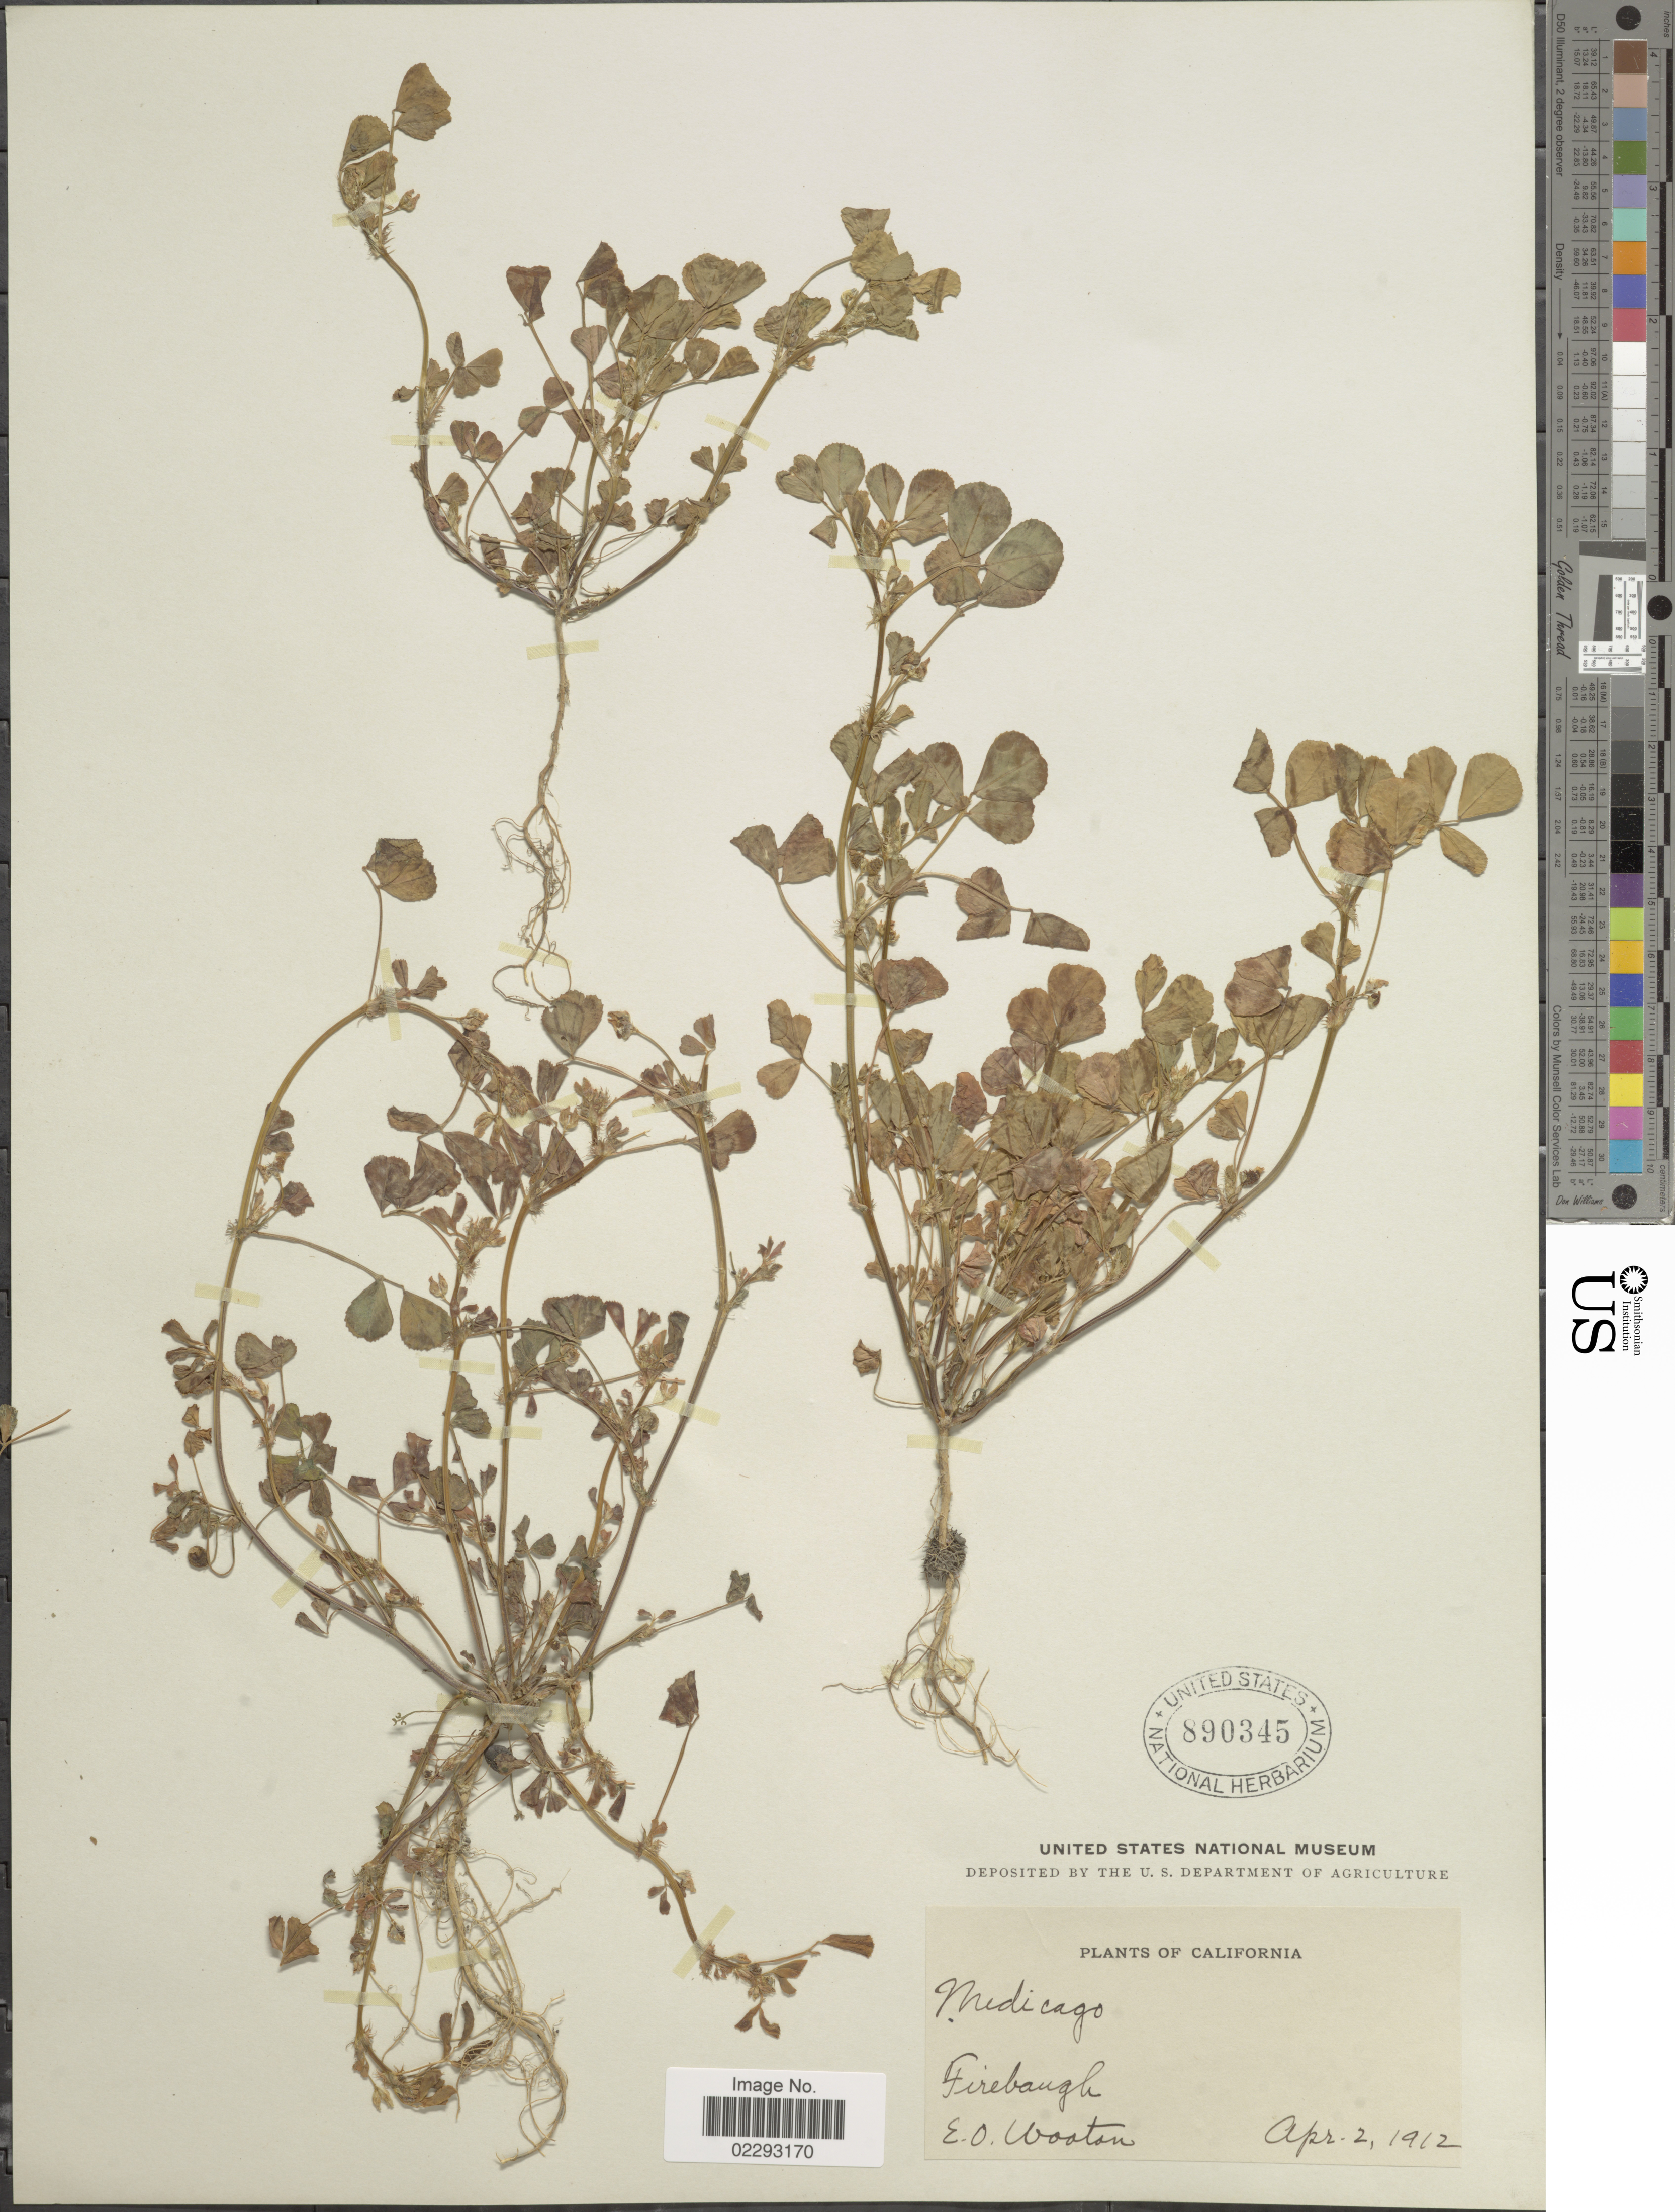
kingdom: Plantae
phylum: Tracheophyta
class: Magnoliopsida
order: Fabales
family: Fabaceae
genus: Medicago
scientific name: Medicago sp.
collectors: E. O. Wooton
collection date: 1912-04-02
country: United States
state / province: California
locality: Calidornia, Foirebaugh.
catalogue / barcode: US 890345